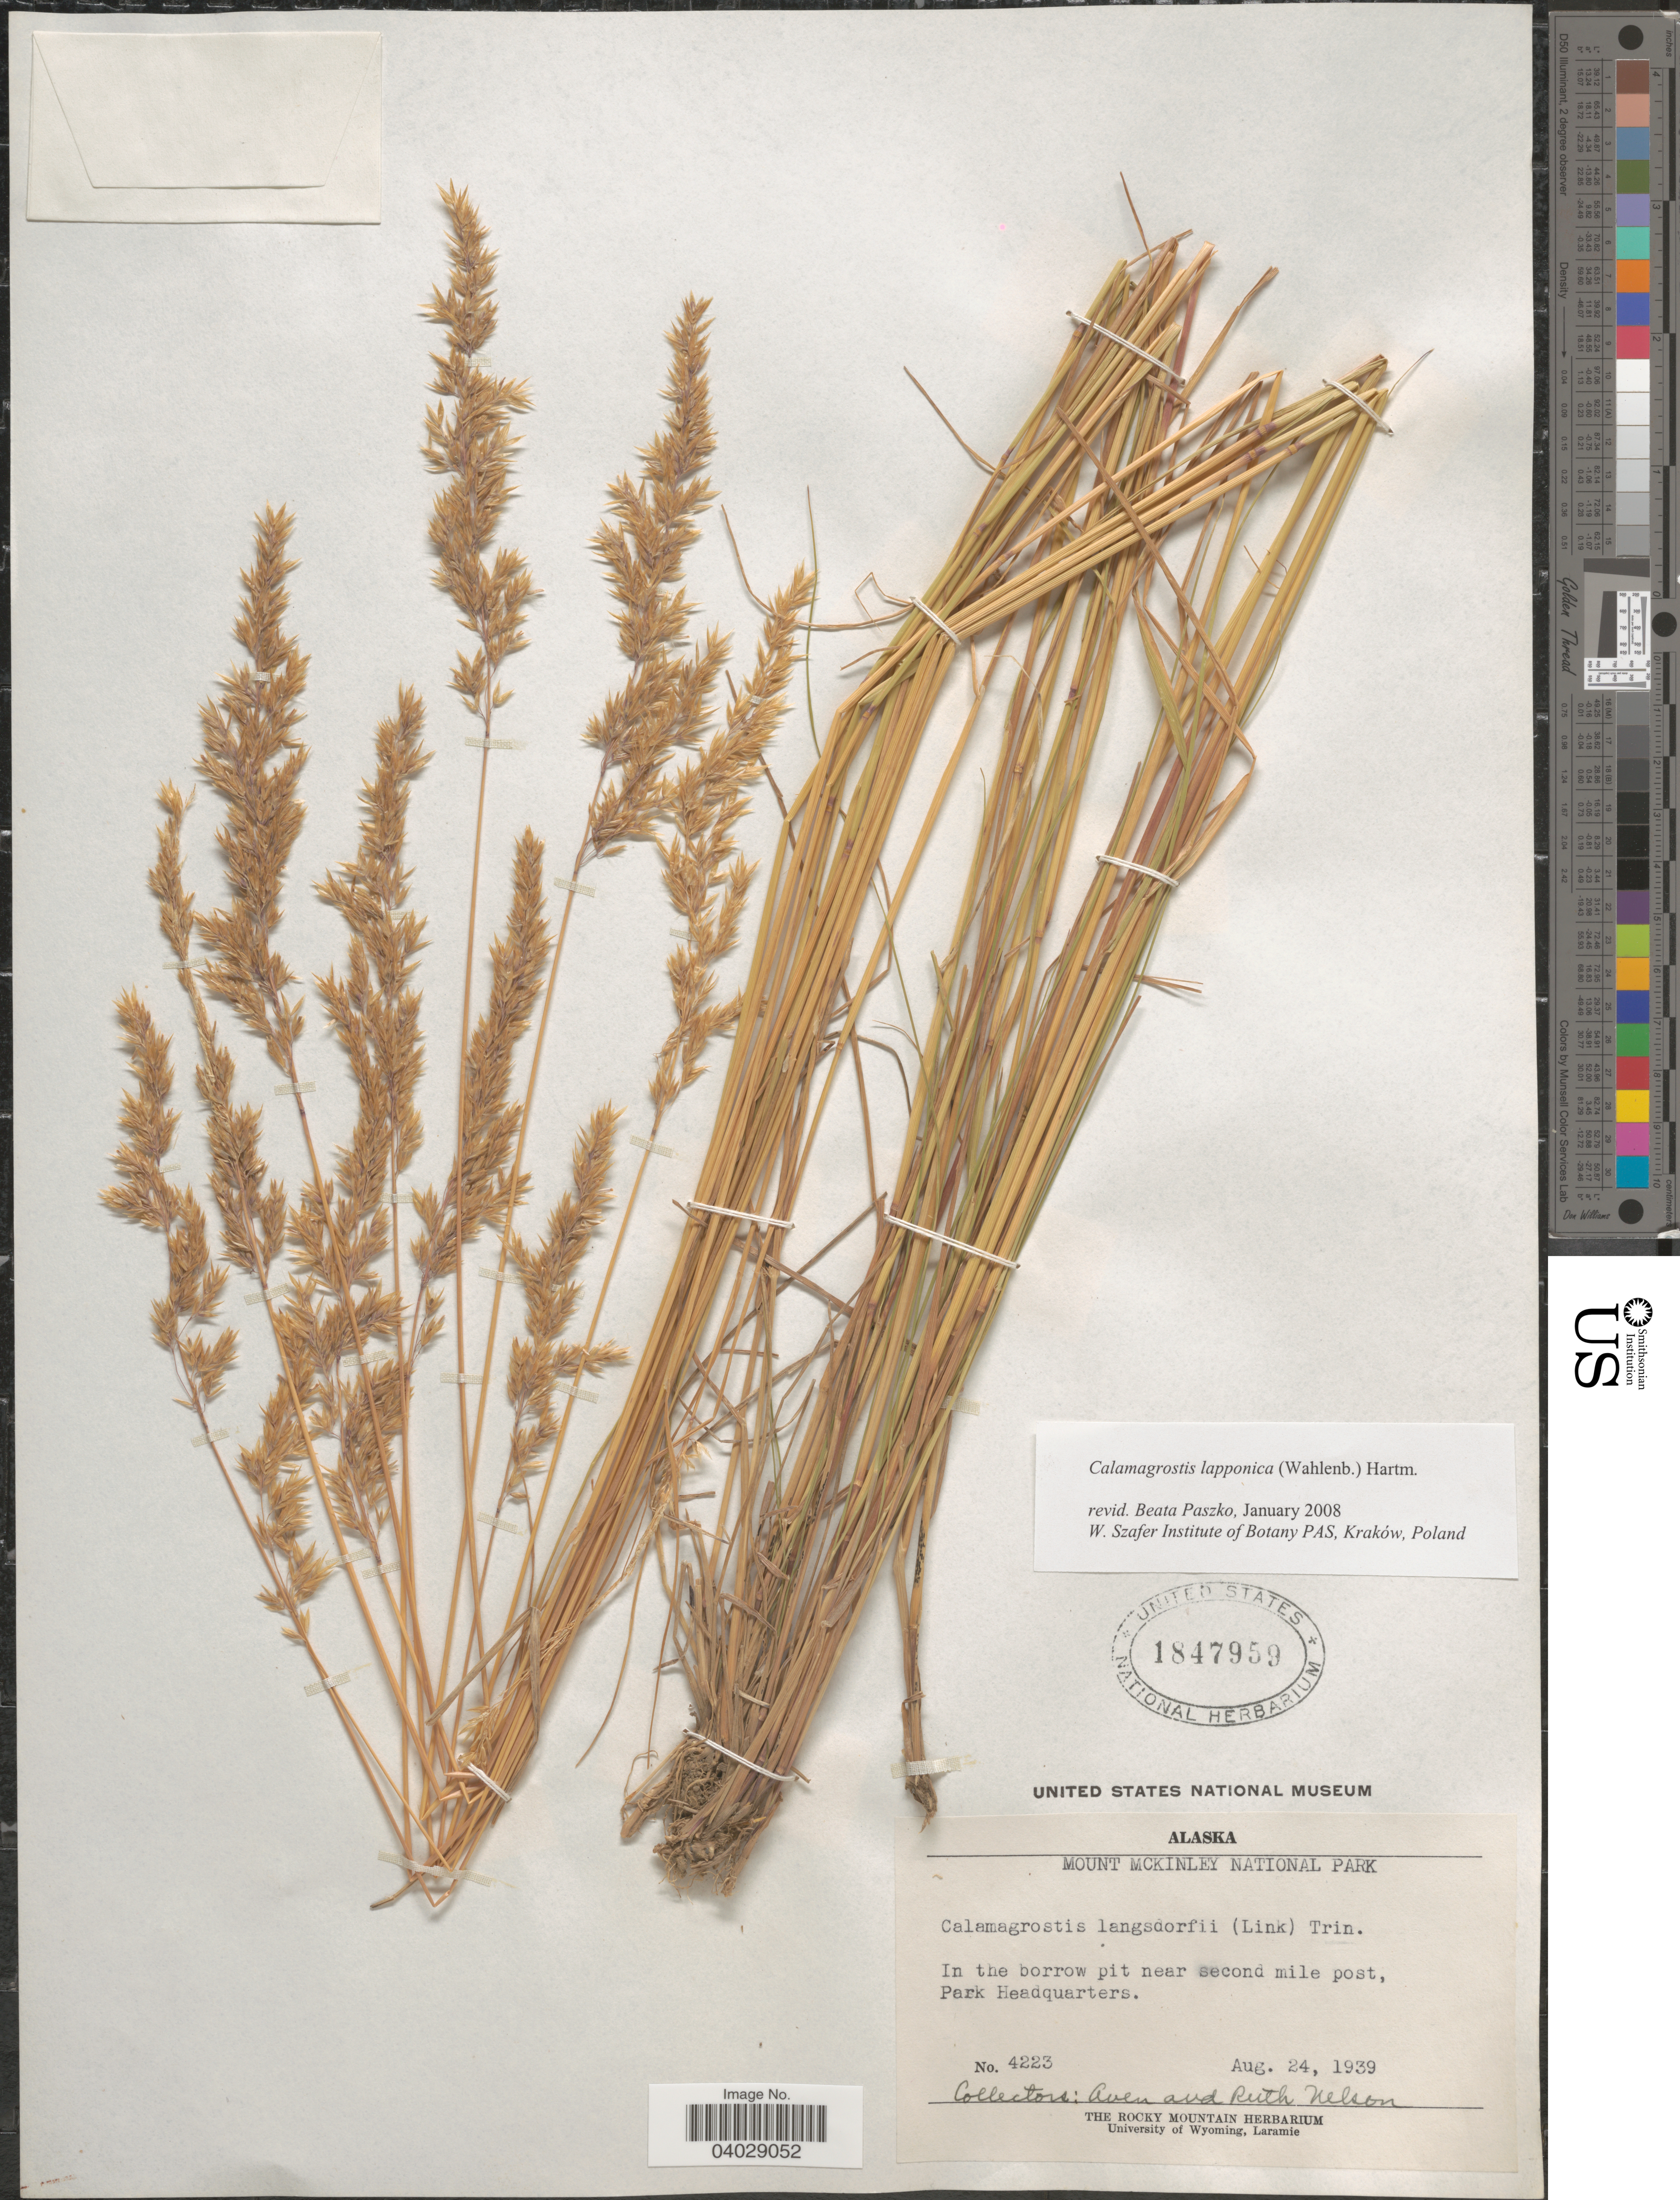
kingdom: Plantae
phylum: Tracheophyta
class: Liliopsida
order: Poales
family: Poaceae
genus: Calamagrostis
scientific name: Calamagrostis lapponica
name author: (Wahlenb.) Hartm.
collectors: A. Nelson & R. A. Nelson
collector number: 4223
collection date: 1939-08-24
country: United States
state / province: Alaska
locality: Mount McKinley National Park. In the borrow pit near second mile post, Park Headquarters.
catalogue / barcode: US 1847959